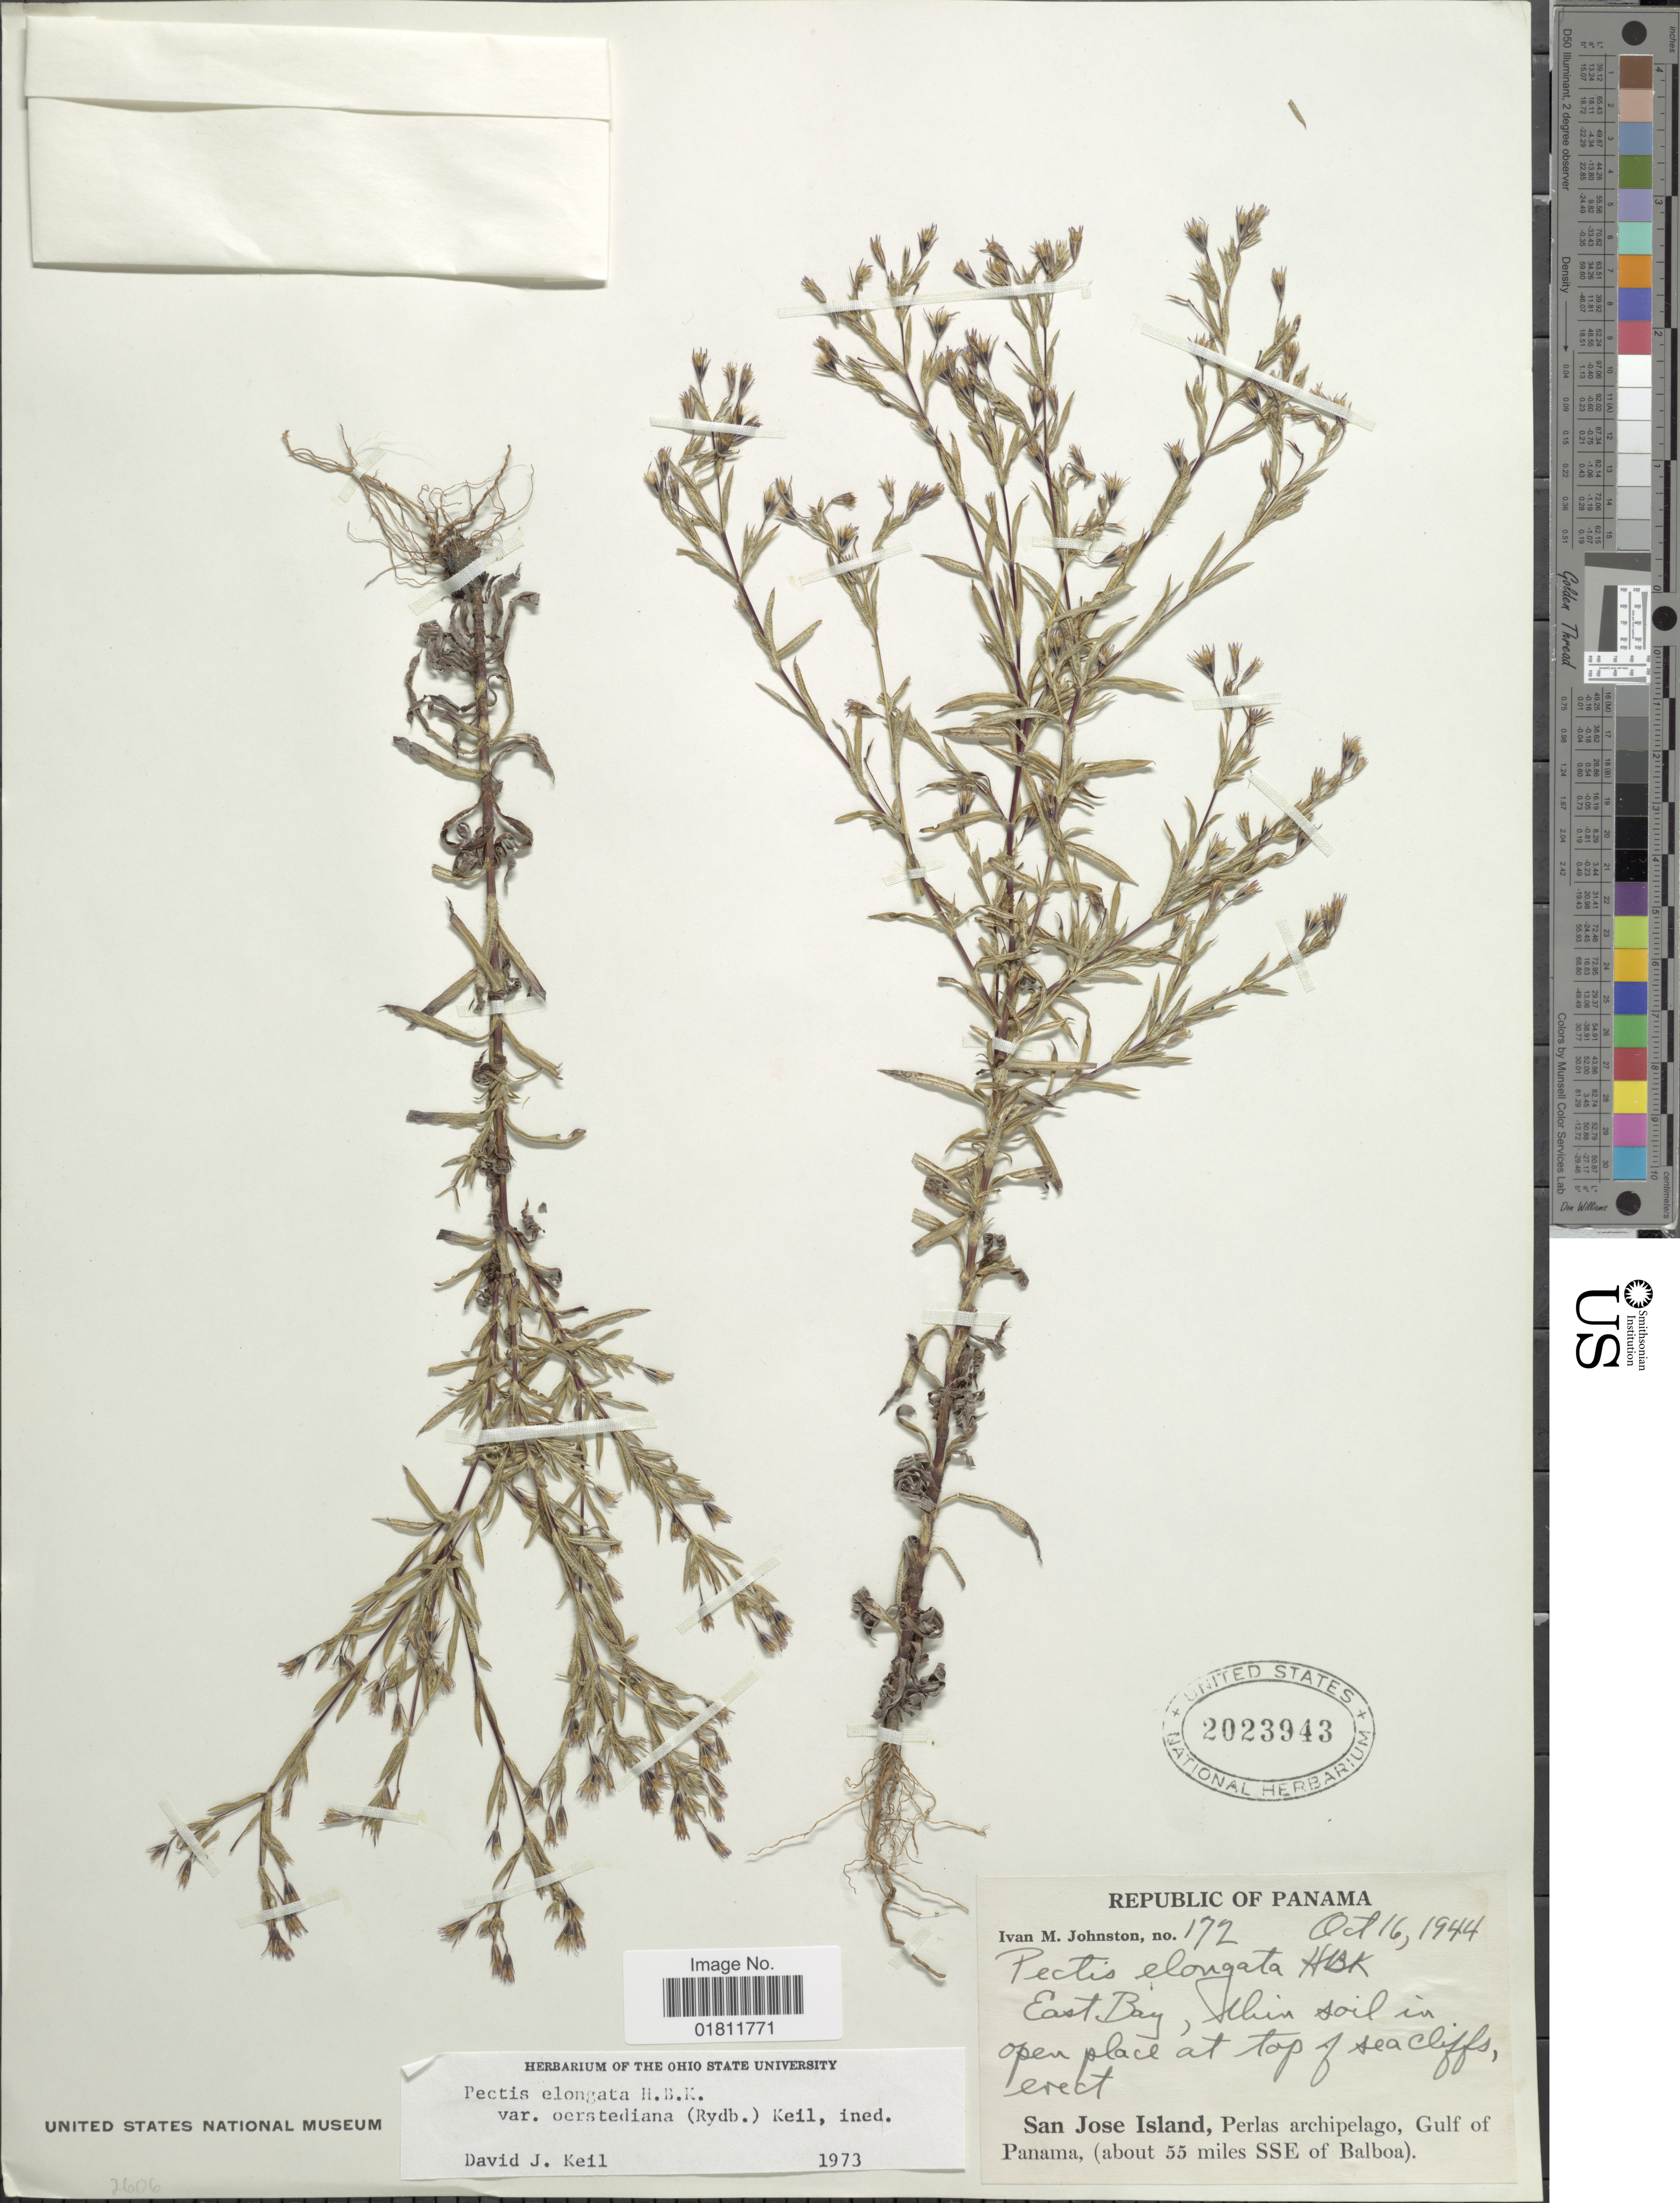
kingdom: Plantae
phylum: Tracheophyta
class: Magnoliopsida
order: Asterales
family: Asteraceae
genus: Pectis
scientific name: Pectis elongata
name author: Kunth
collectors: I.M. Johnston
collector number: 172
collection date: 1944-10-16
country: Panama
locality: San Jose Island, Perlas archipelago, Gulf of Panama, (about 55 miles SSE of Balboa). East Bay, thin soil in open place at top of sea cliffs.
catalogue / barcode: US 2023943